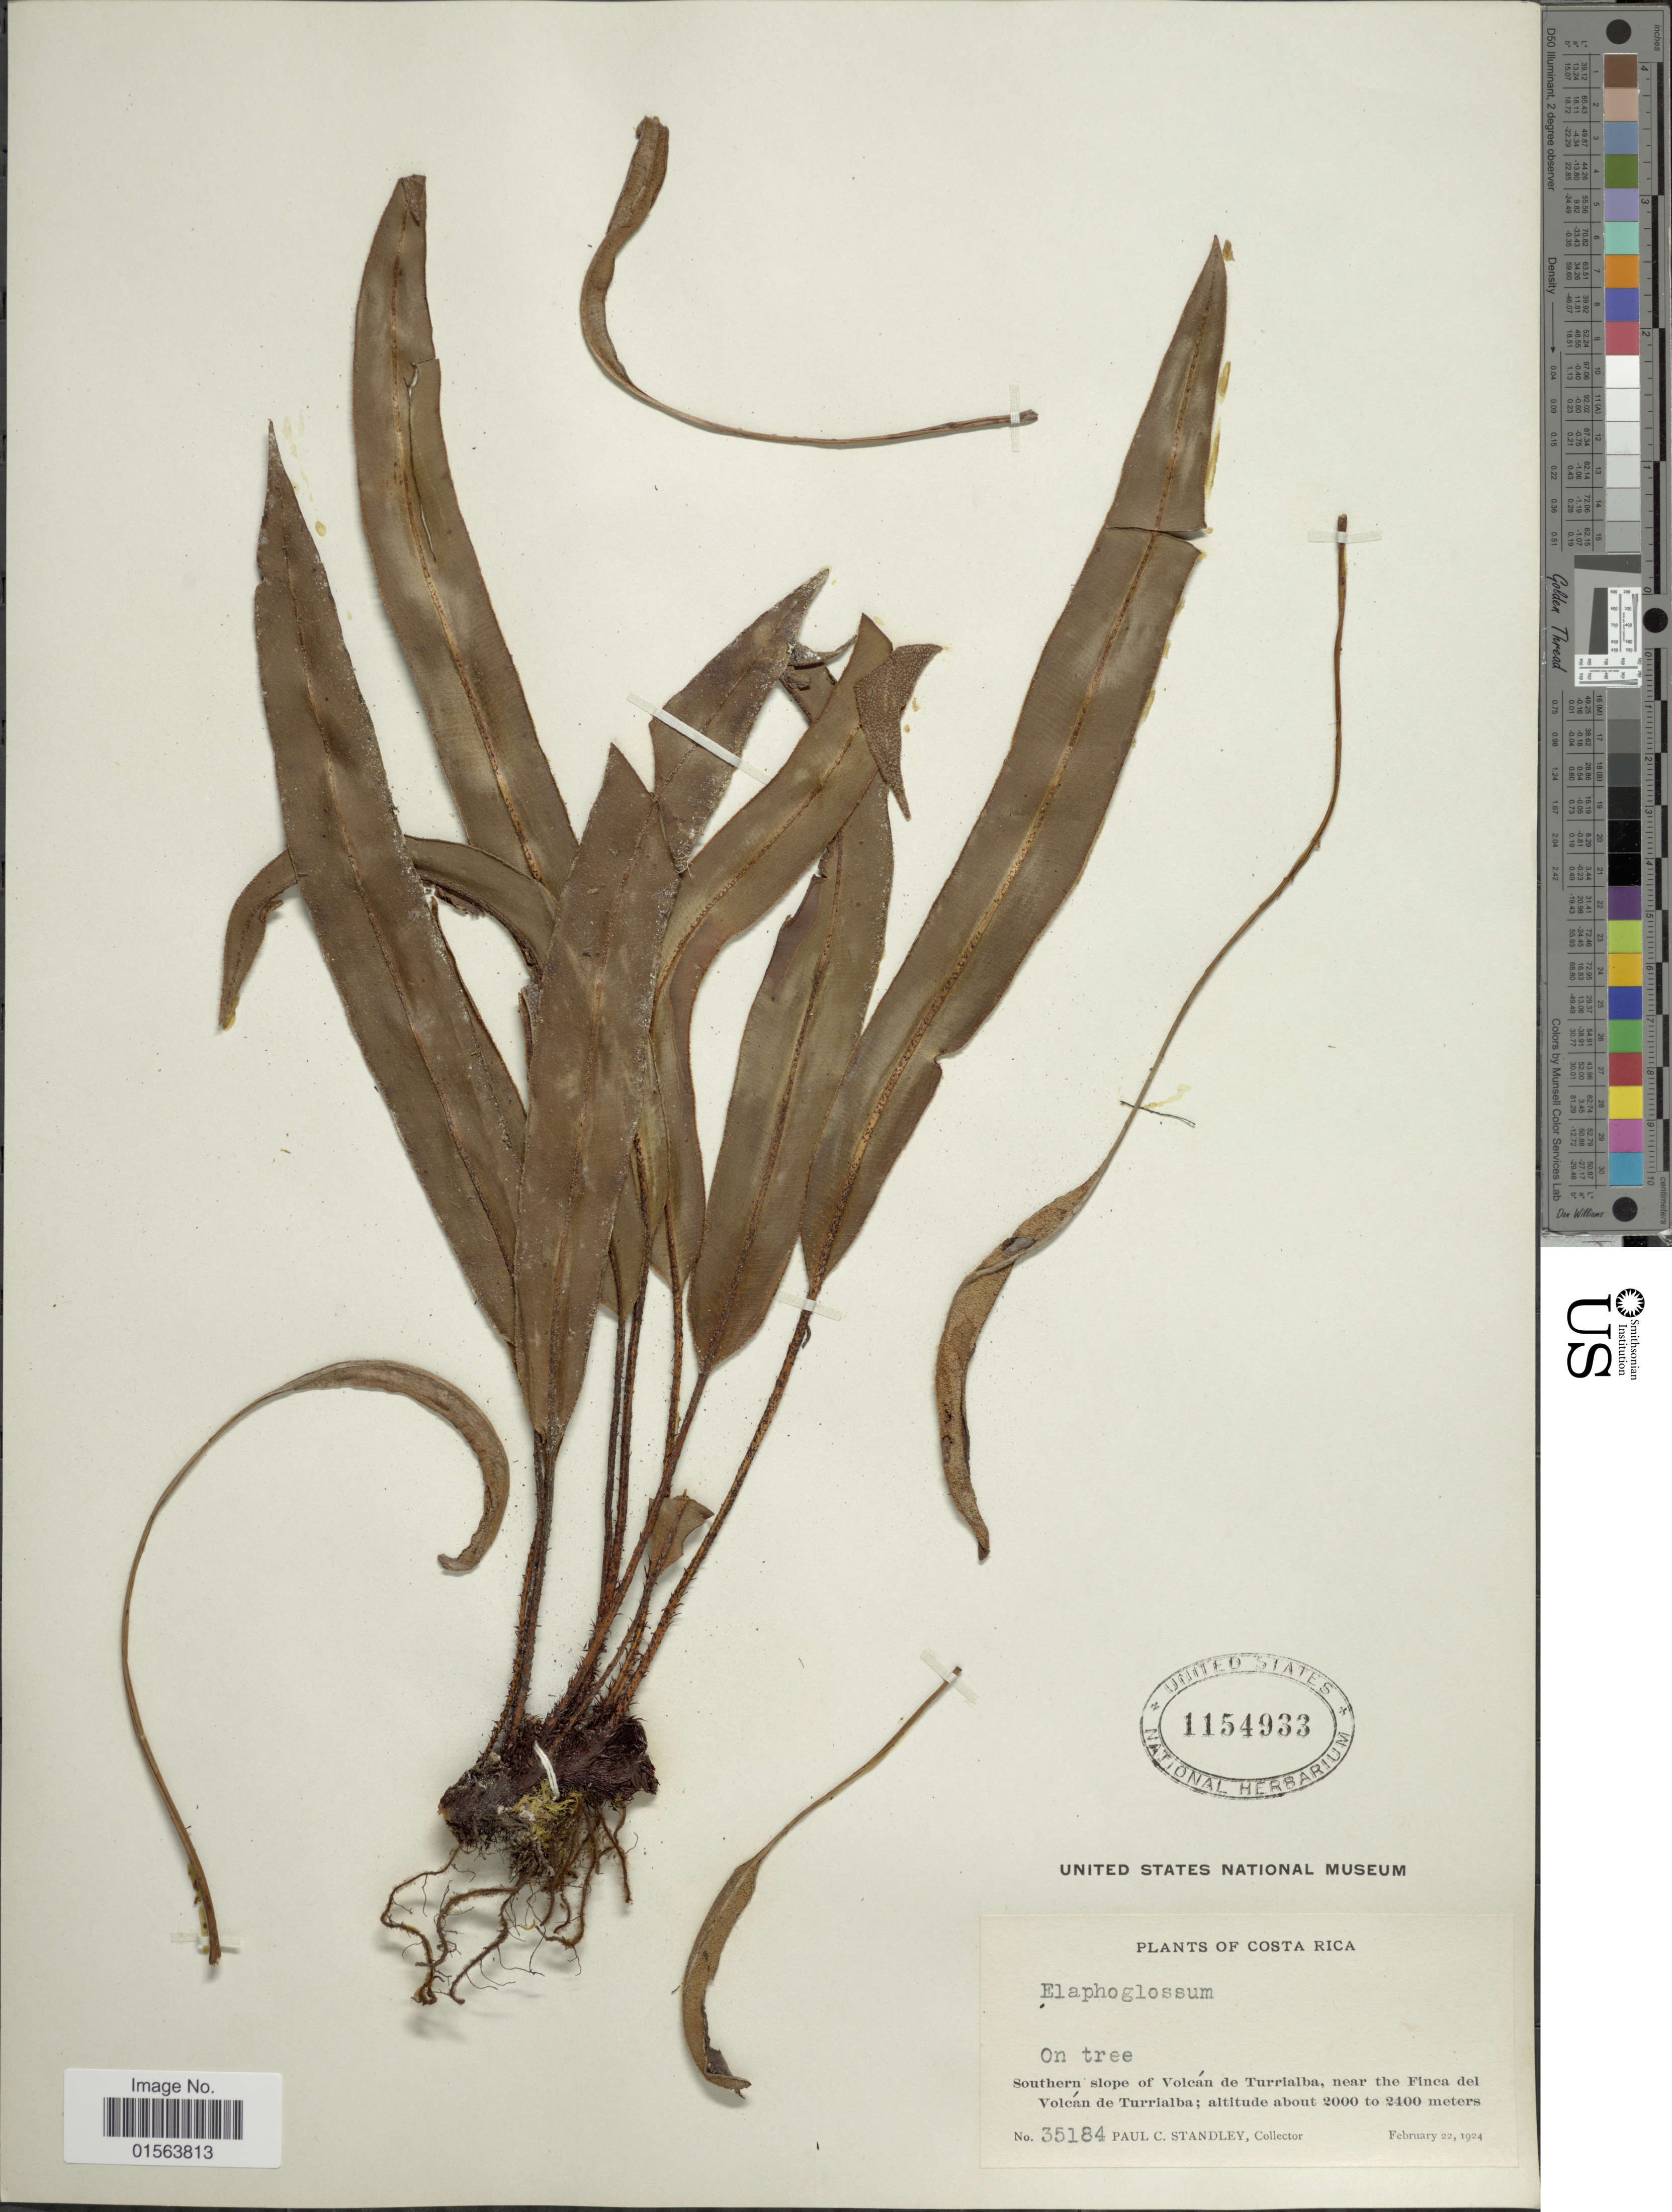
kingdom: Plantae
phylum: Tracheophyta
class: Polypodiopsida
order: Polypodiales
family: Dryopteridaceae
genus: Elaphoglossum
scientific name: Elaphoglossum furfuraceum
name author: (Mett. ex Kuhn) Christ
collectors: P. C. Standley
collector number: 35184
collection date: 1924-02-22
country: Costa Rica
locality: Southern slope of Volcan de Turrialba, near the Finca del Volcan del Turrialba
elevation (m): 2000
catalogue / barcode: US 1154933